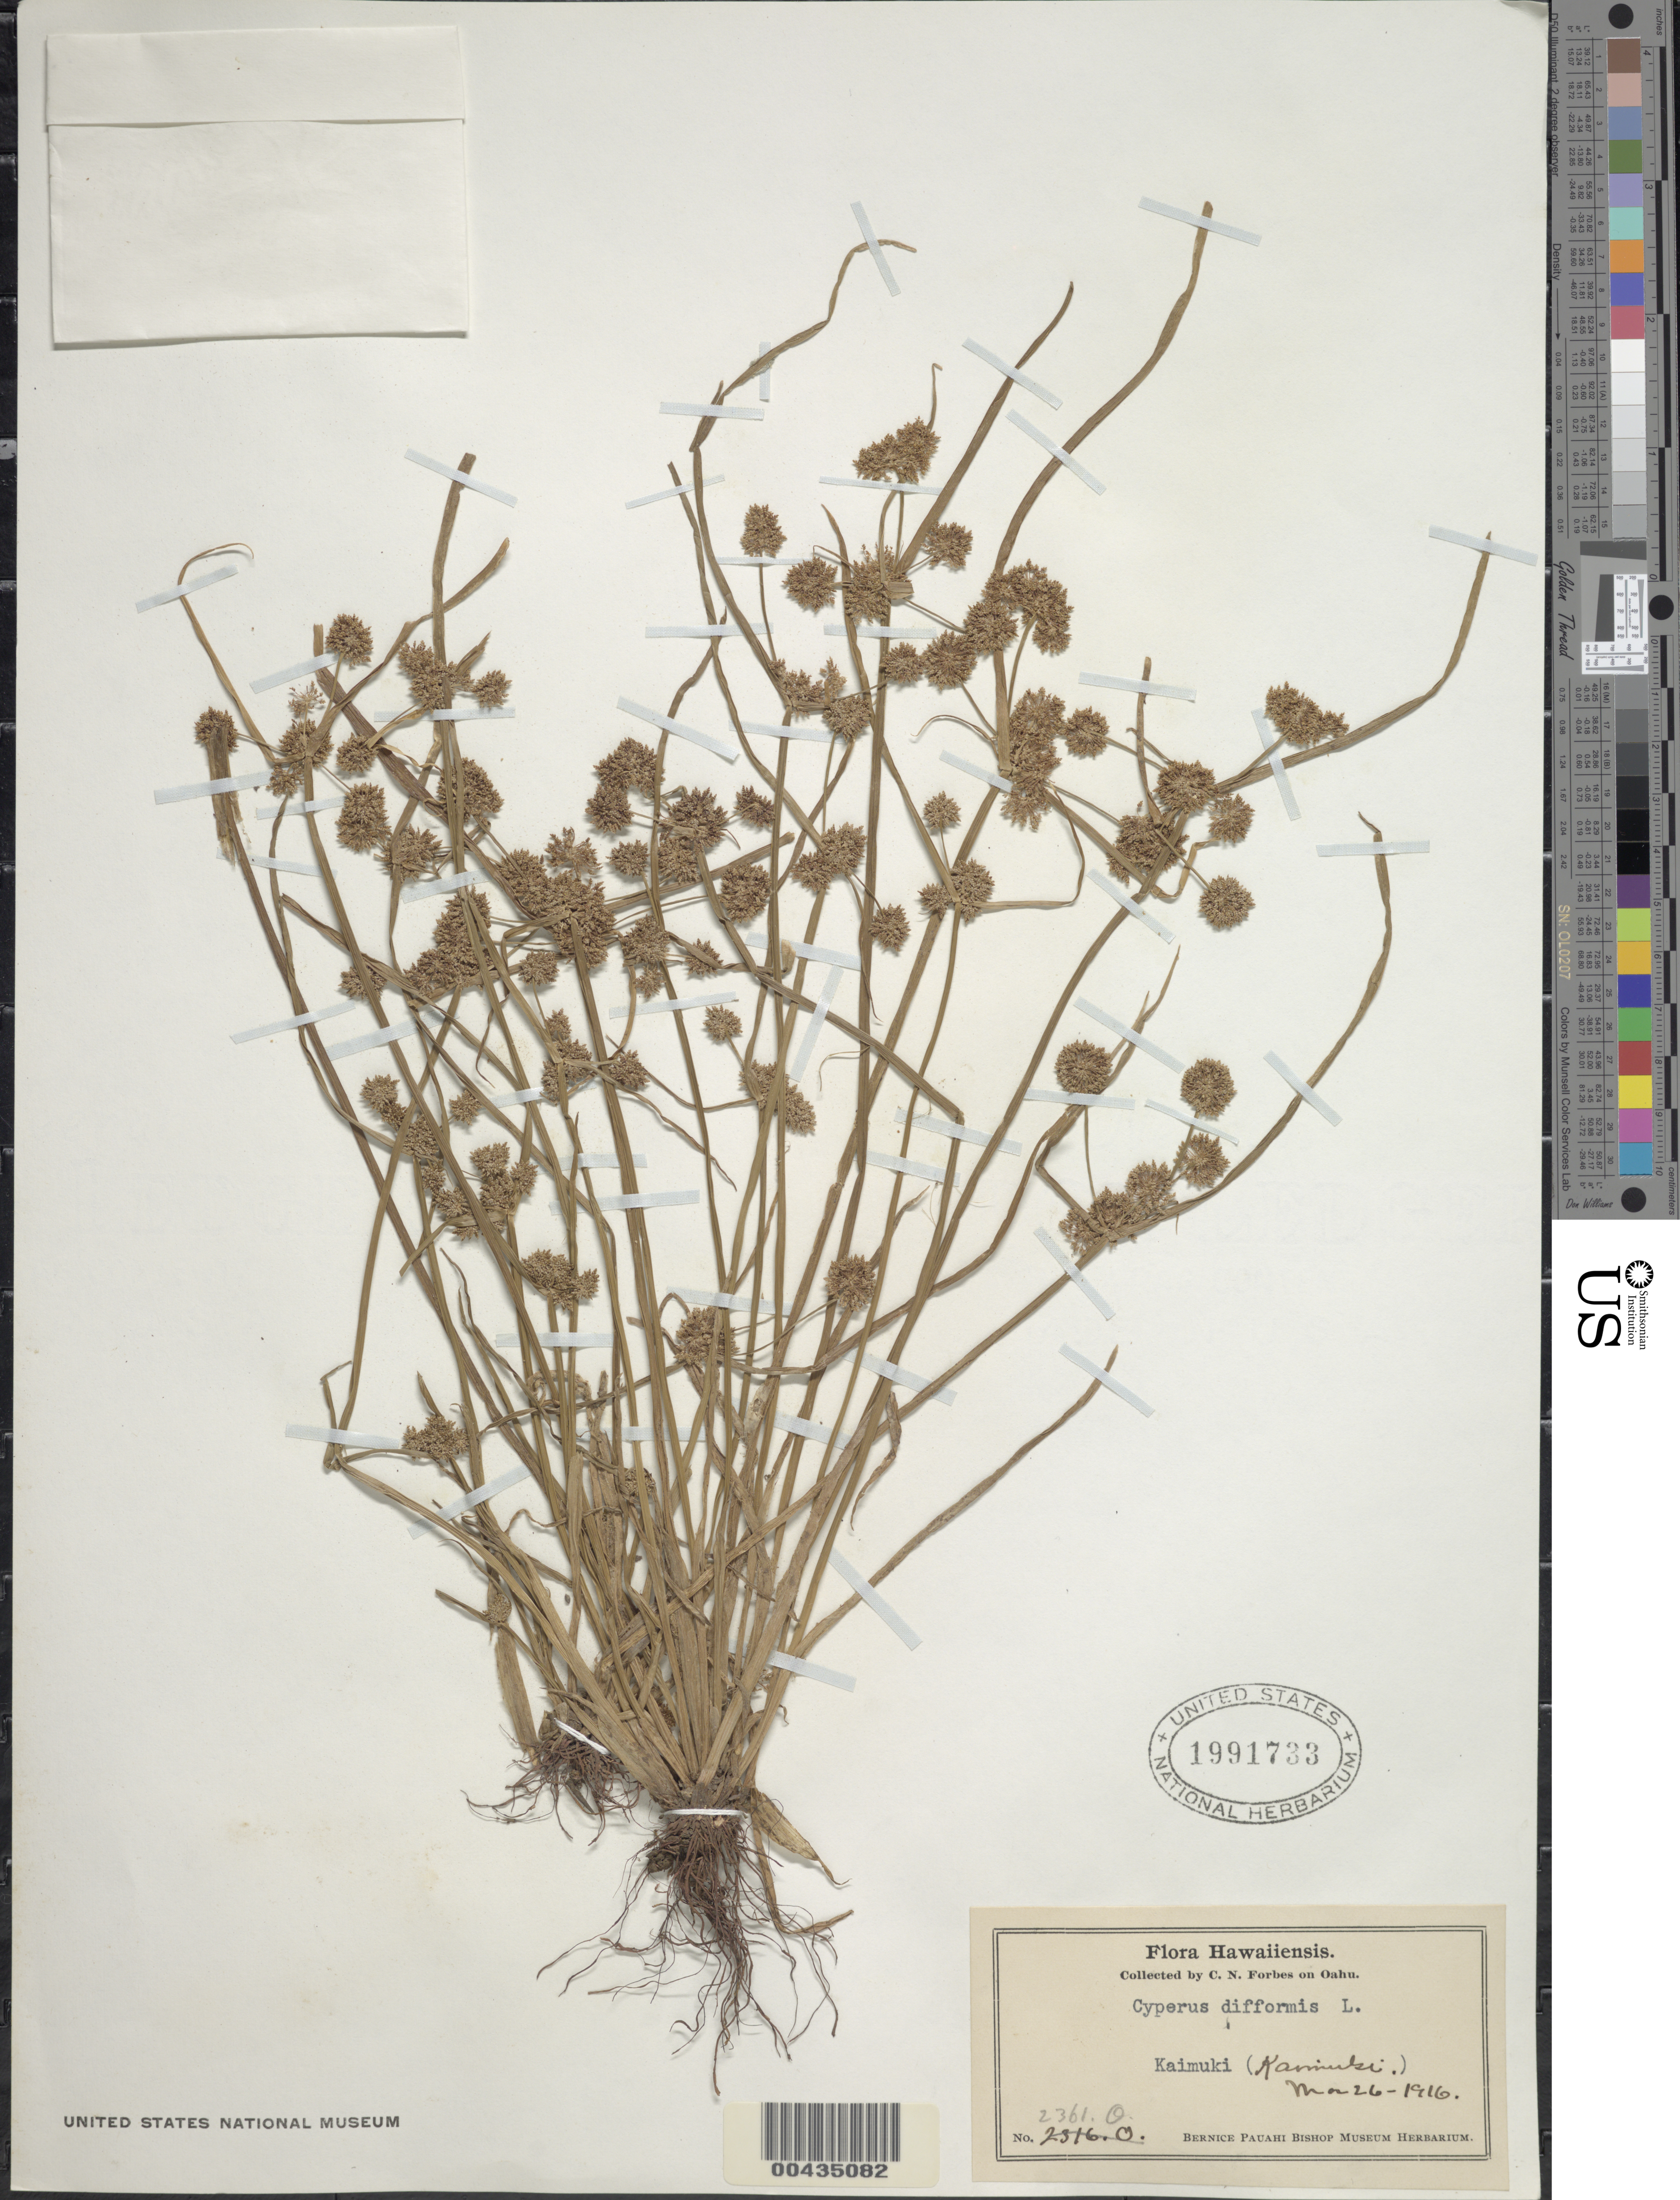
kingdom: Plantae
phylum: Tracheophyta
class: Liliopsida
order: Poales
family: Cyperaceae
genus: Cyperus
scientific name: Cyperus difformis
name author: L.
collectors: C. N. Forbes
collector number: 2361.O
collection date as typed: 26 Mar 1916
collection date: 1916-03-26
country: United States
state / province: Hawaii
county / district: Honolulu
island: Oahu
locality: Kaimuki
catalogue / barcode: US 1991733